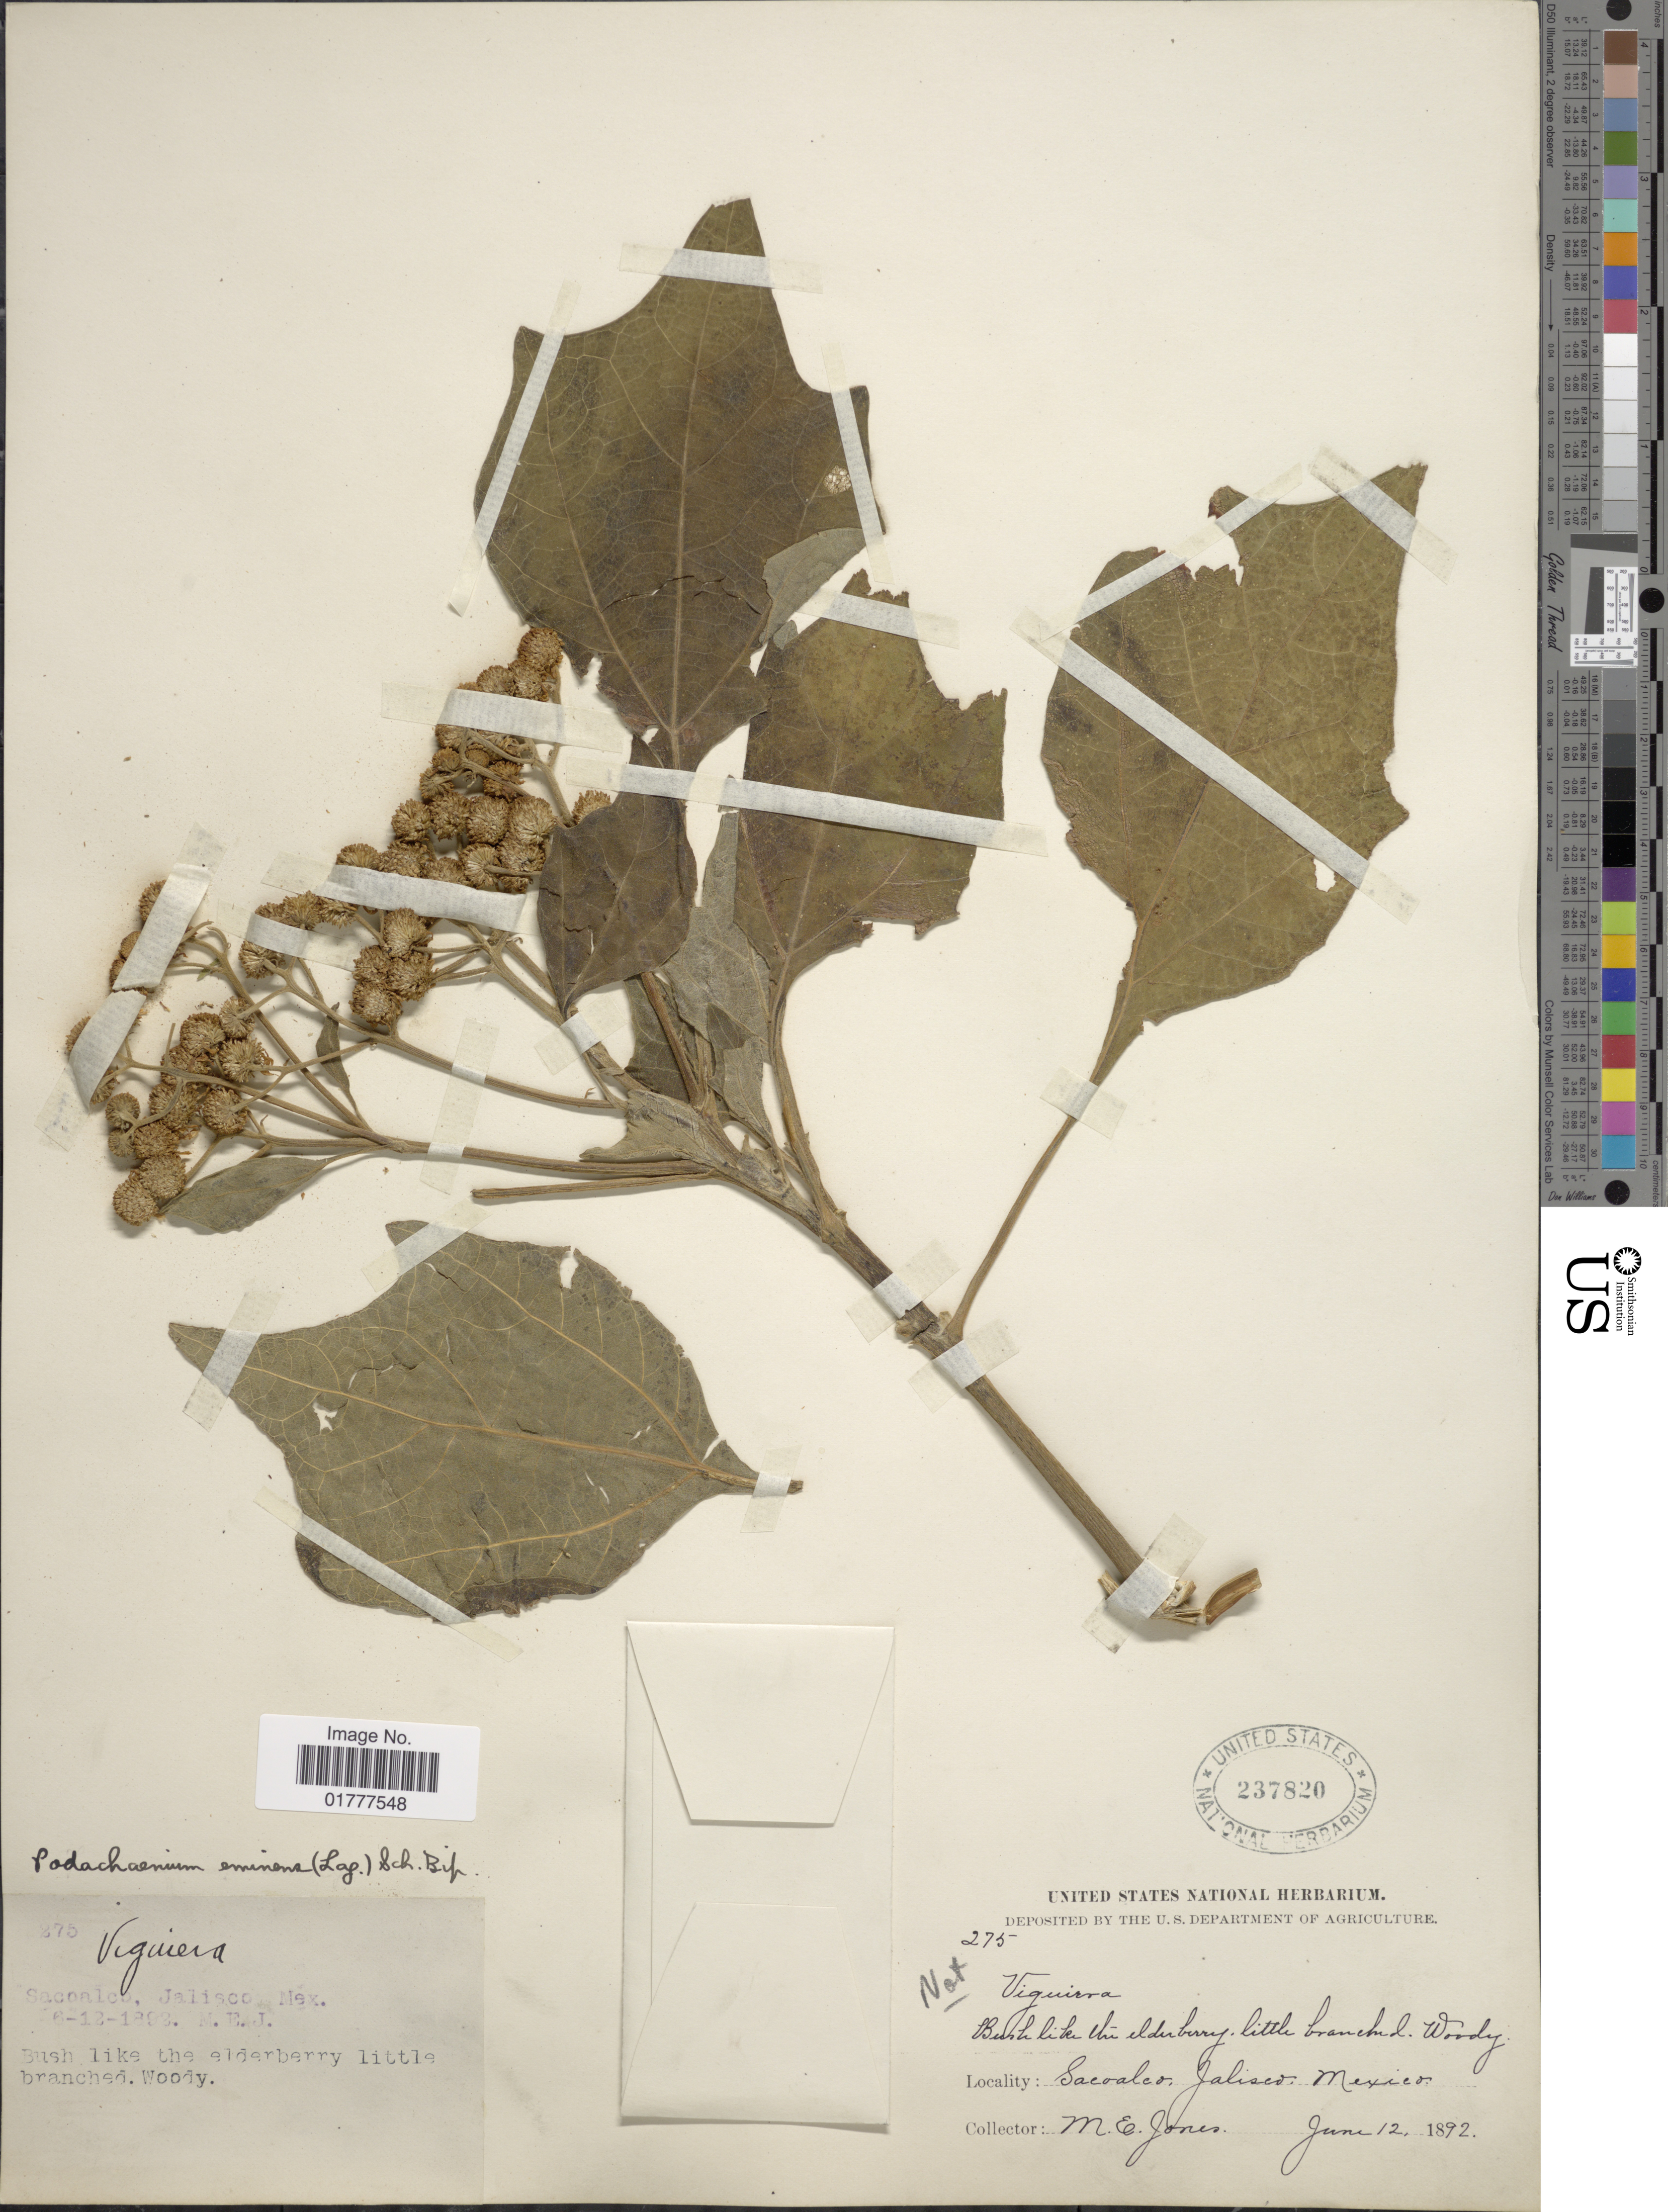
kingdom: Plantae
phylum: Tracheophyta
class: Magnoliopsida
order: Asterales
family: Asteraceae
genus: Podachaenium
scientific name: Podachaenium eminens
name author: (Lag.) Sch. Bip. ex Sch. Bip.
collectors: M. E. Jones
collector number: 275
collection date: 1892-06-12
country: Mexico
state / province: Jalisco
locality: Sacoalco, Jalisco, Mexico.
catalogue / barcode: US 237820